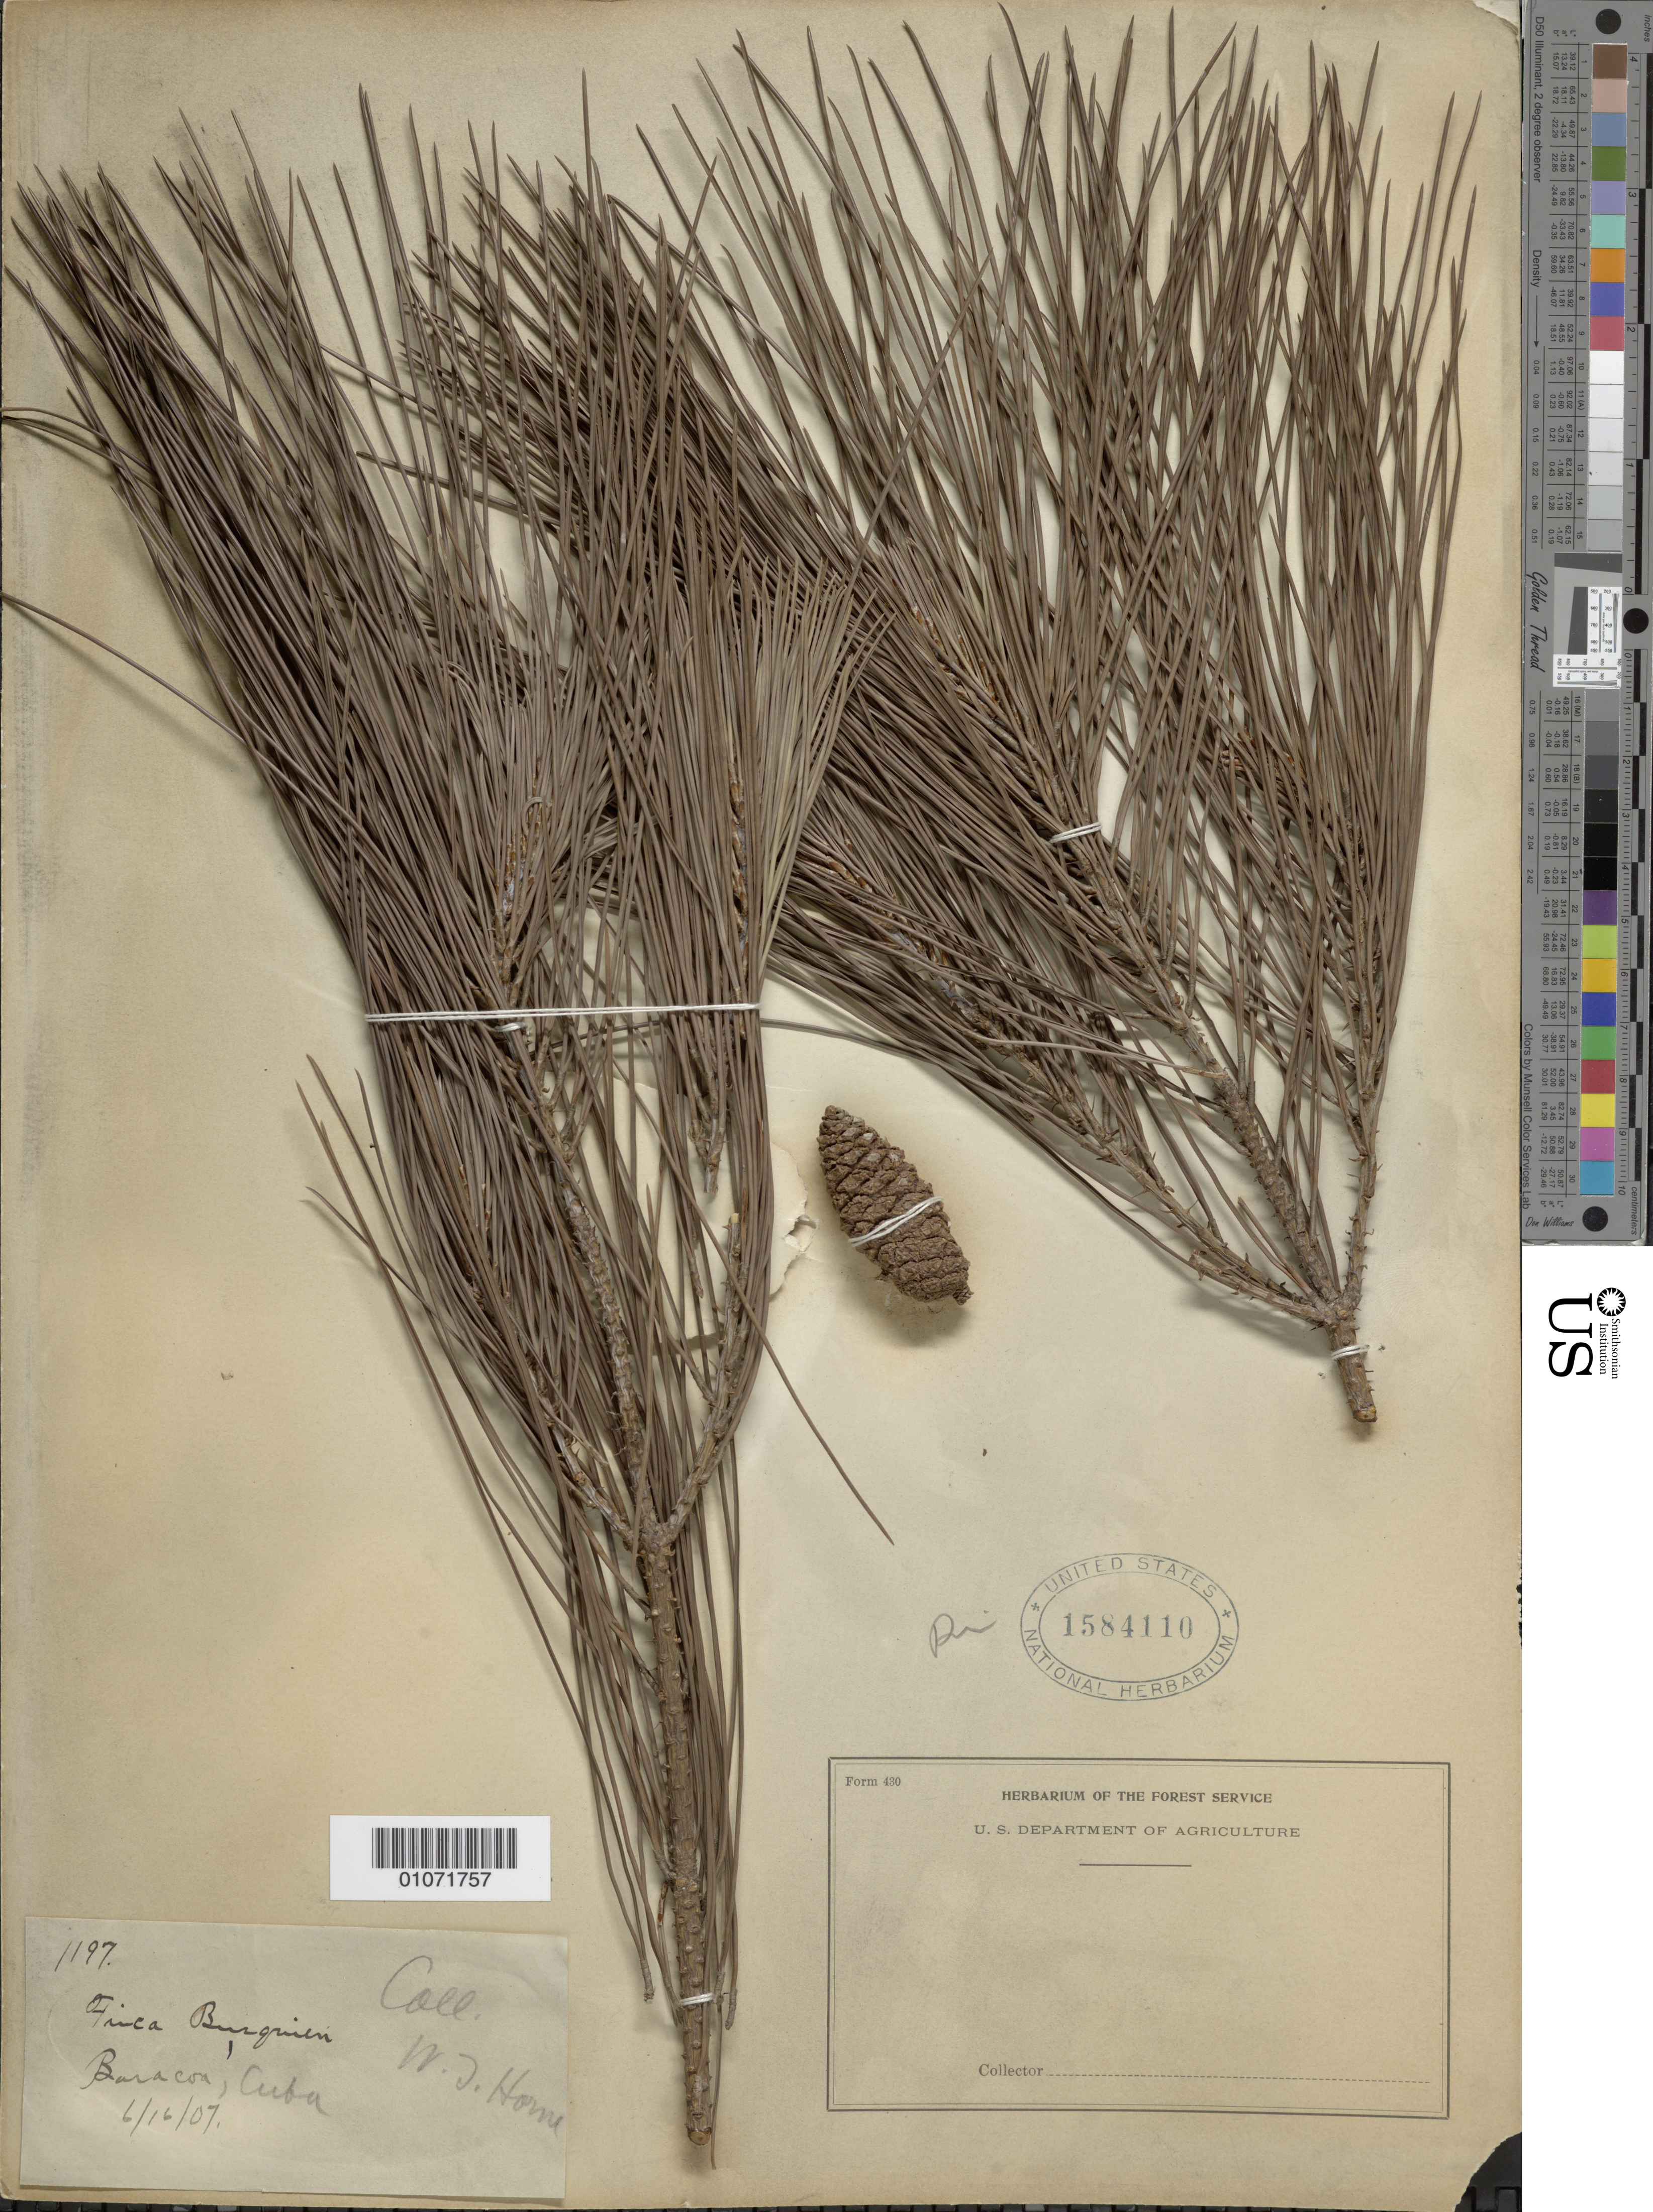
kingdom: Plantae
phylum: Tracheophyta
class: Pinopsida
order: Pinales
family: Pinaceae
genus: Pinus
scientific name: Pinus cubensis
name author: Griseb.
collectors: W. T. Horne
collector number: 1197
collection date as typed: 16 Jun 1907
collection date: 1907-06-16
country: Cuba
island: Cuba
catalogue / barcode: US 1584110